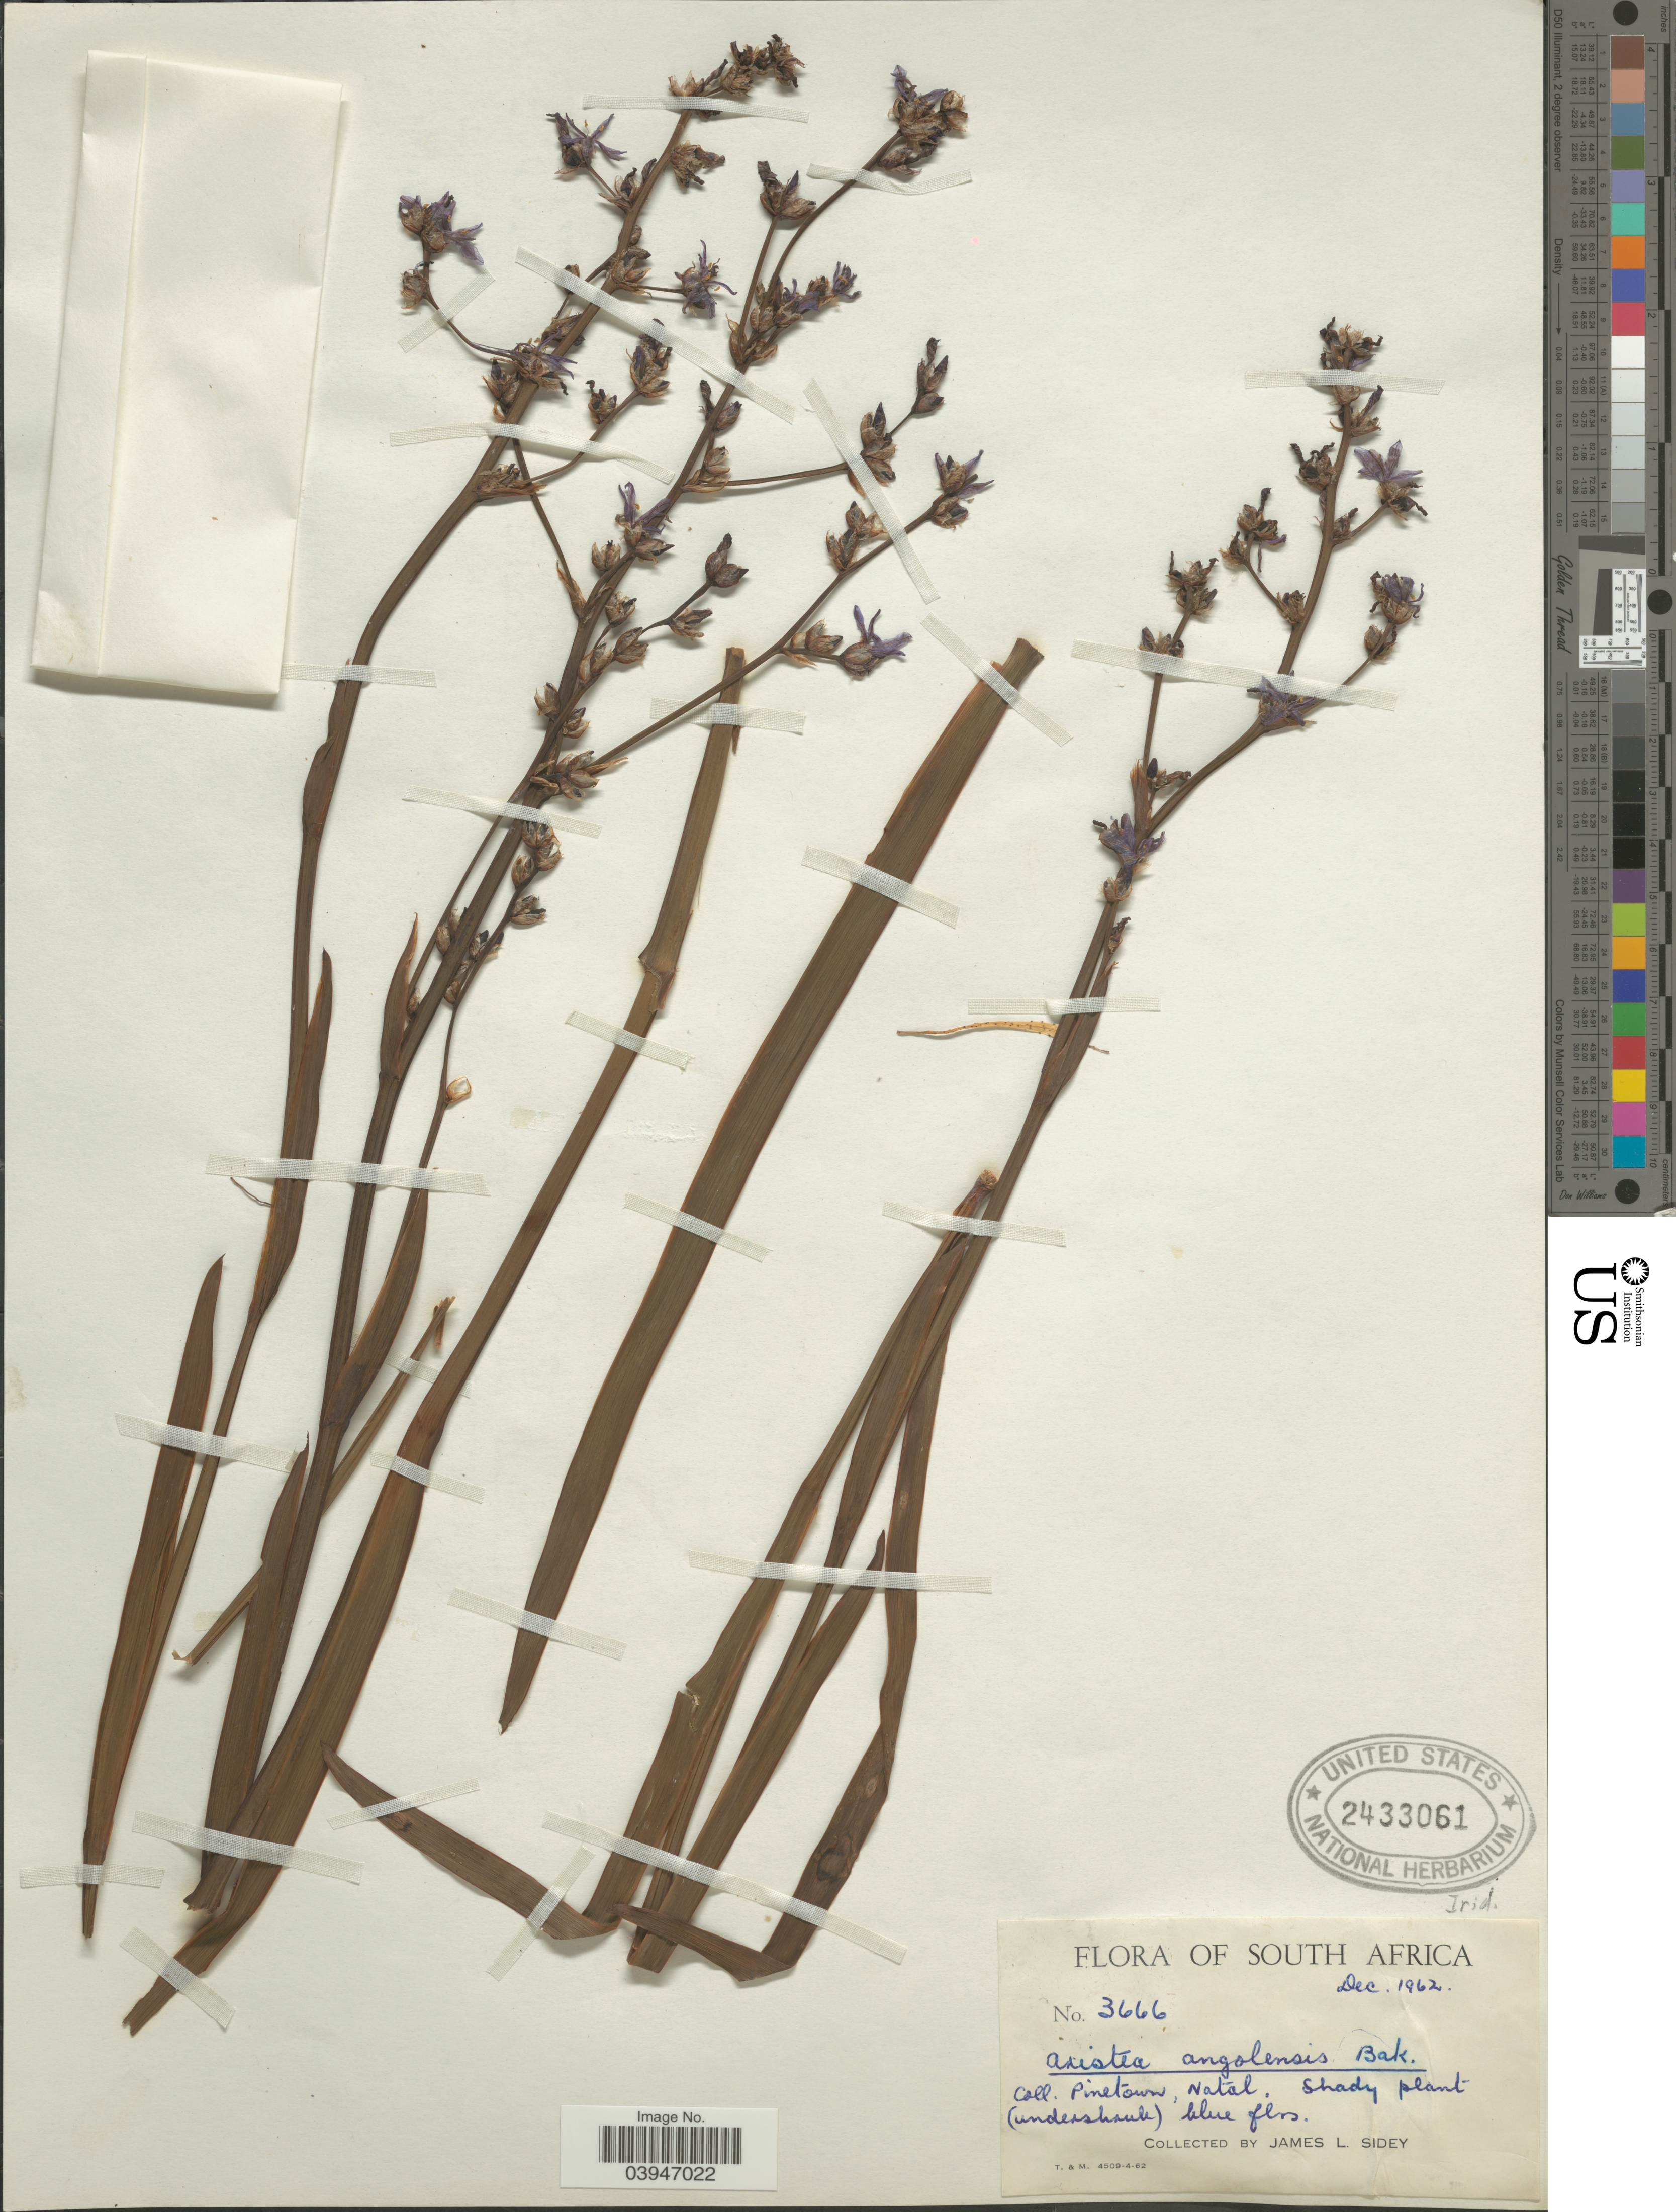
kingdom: Plantae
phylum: Tracheophyta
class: Liliopsida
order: Asparagales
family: Iridaceae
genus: Aristea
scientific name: Aristea angolensis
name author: Baker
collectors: J. L. Sidey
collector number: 3666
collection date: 1962-12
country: South Africa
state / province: KwaZulu-Natal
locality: Pinetown.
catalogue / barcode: US 2433061